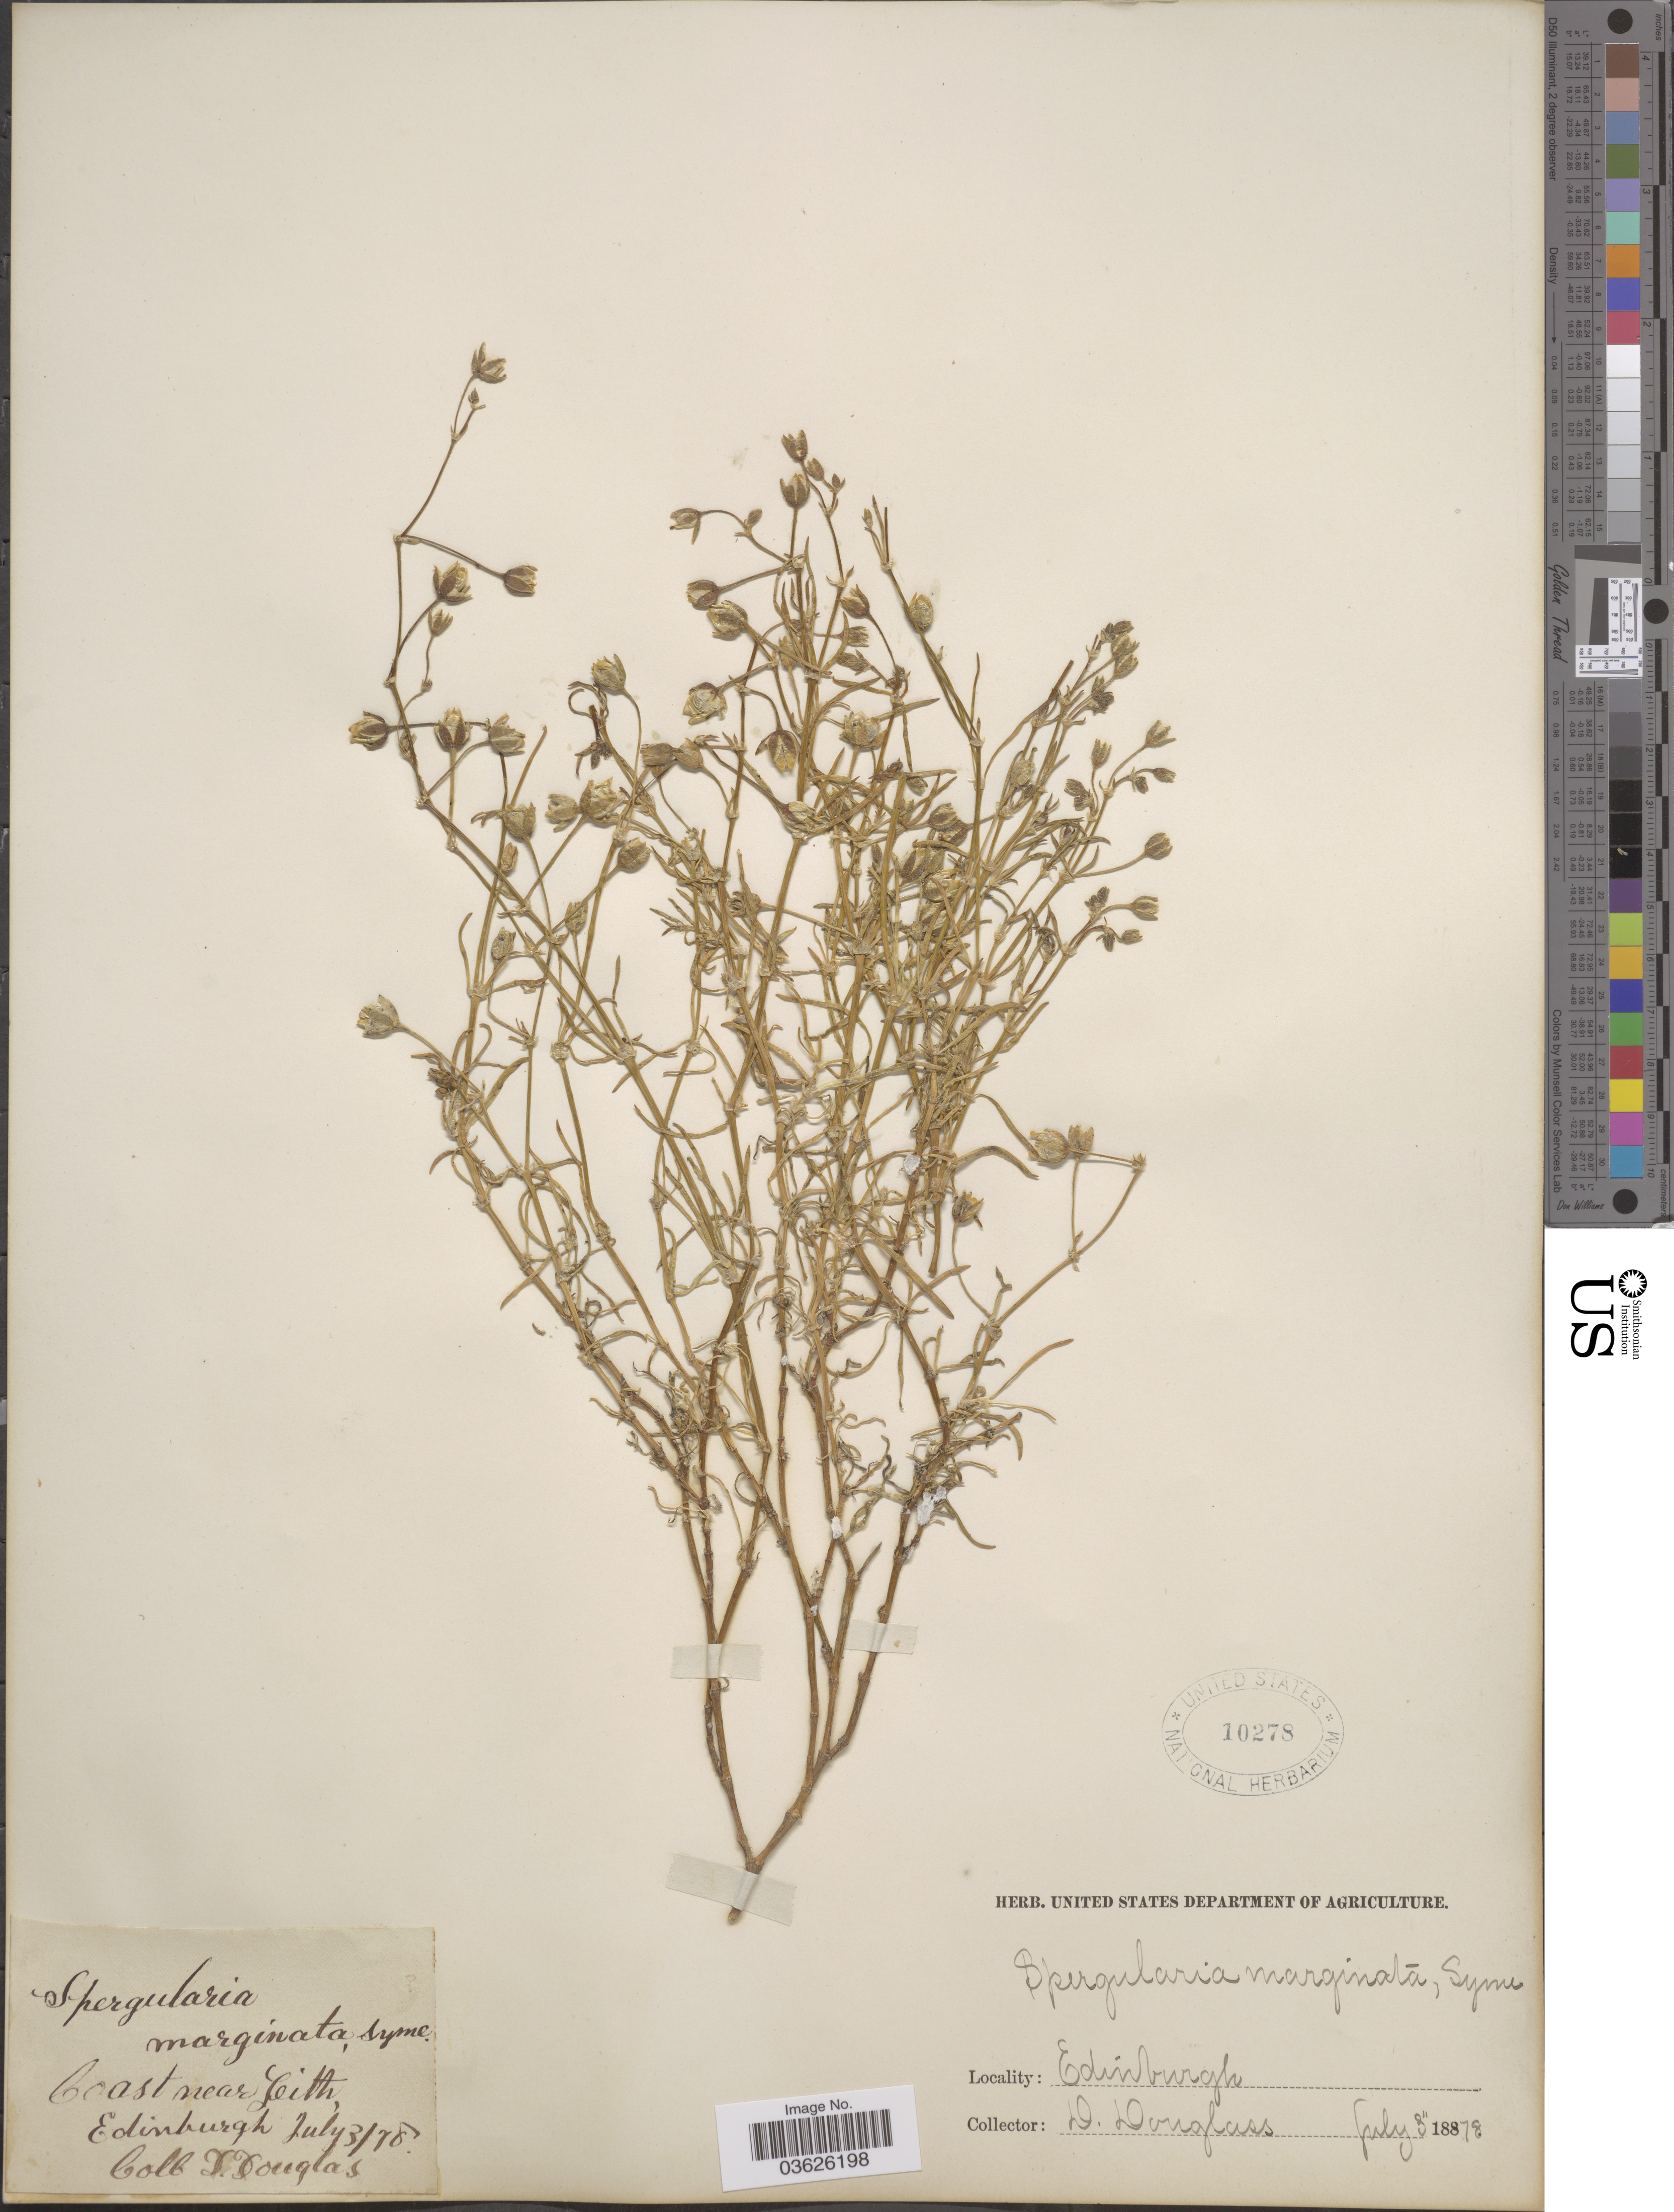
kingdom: Plantae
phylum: Tracheophyta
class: Magnoliopsida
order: Caryophyllales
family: Caryophyllaceae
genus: Tissa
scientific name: Tissa marginata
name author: A. Heller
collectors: D. Douglas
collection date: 1878-07-03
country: United Kingdom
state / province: Scotland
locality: Coast near Leith, Edinburgh.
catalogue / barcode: US 10278